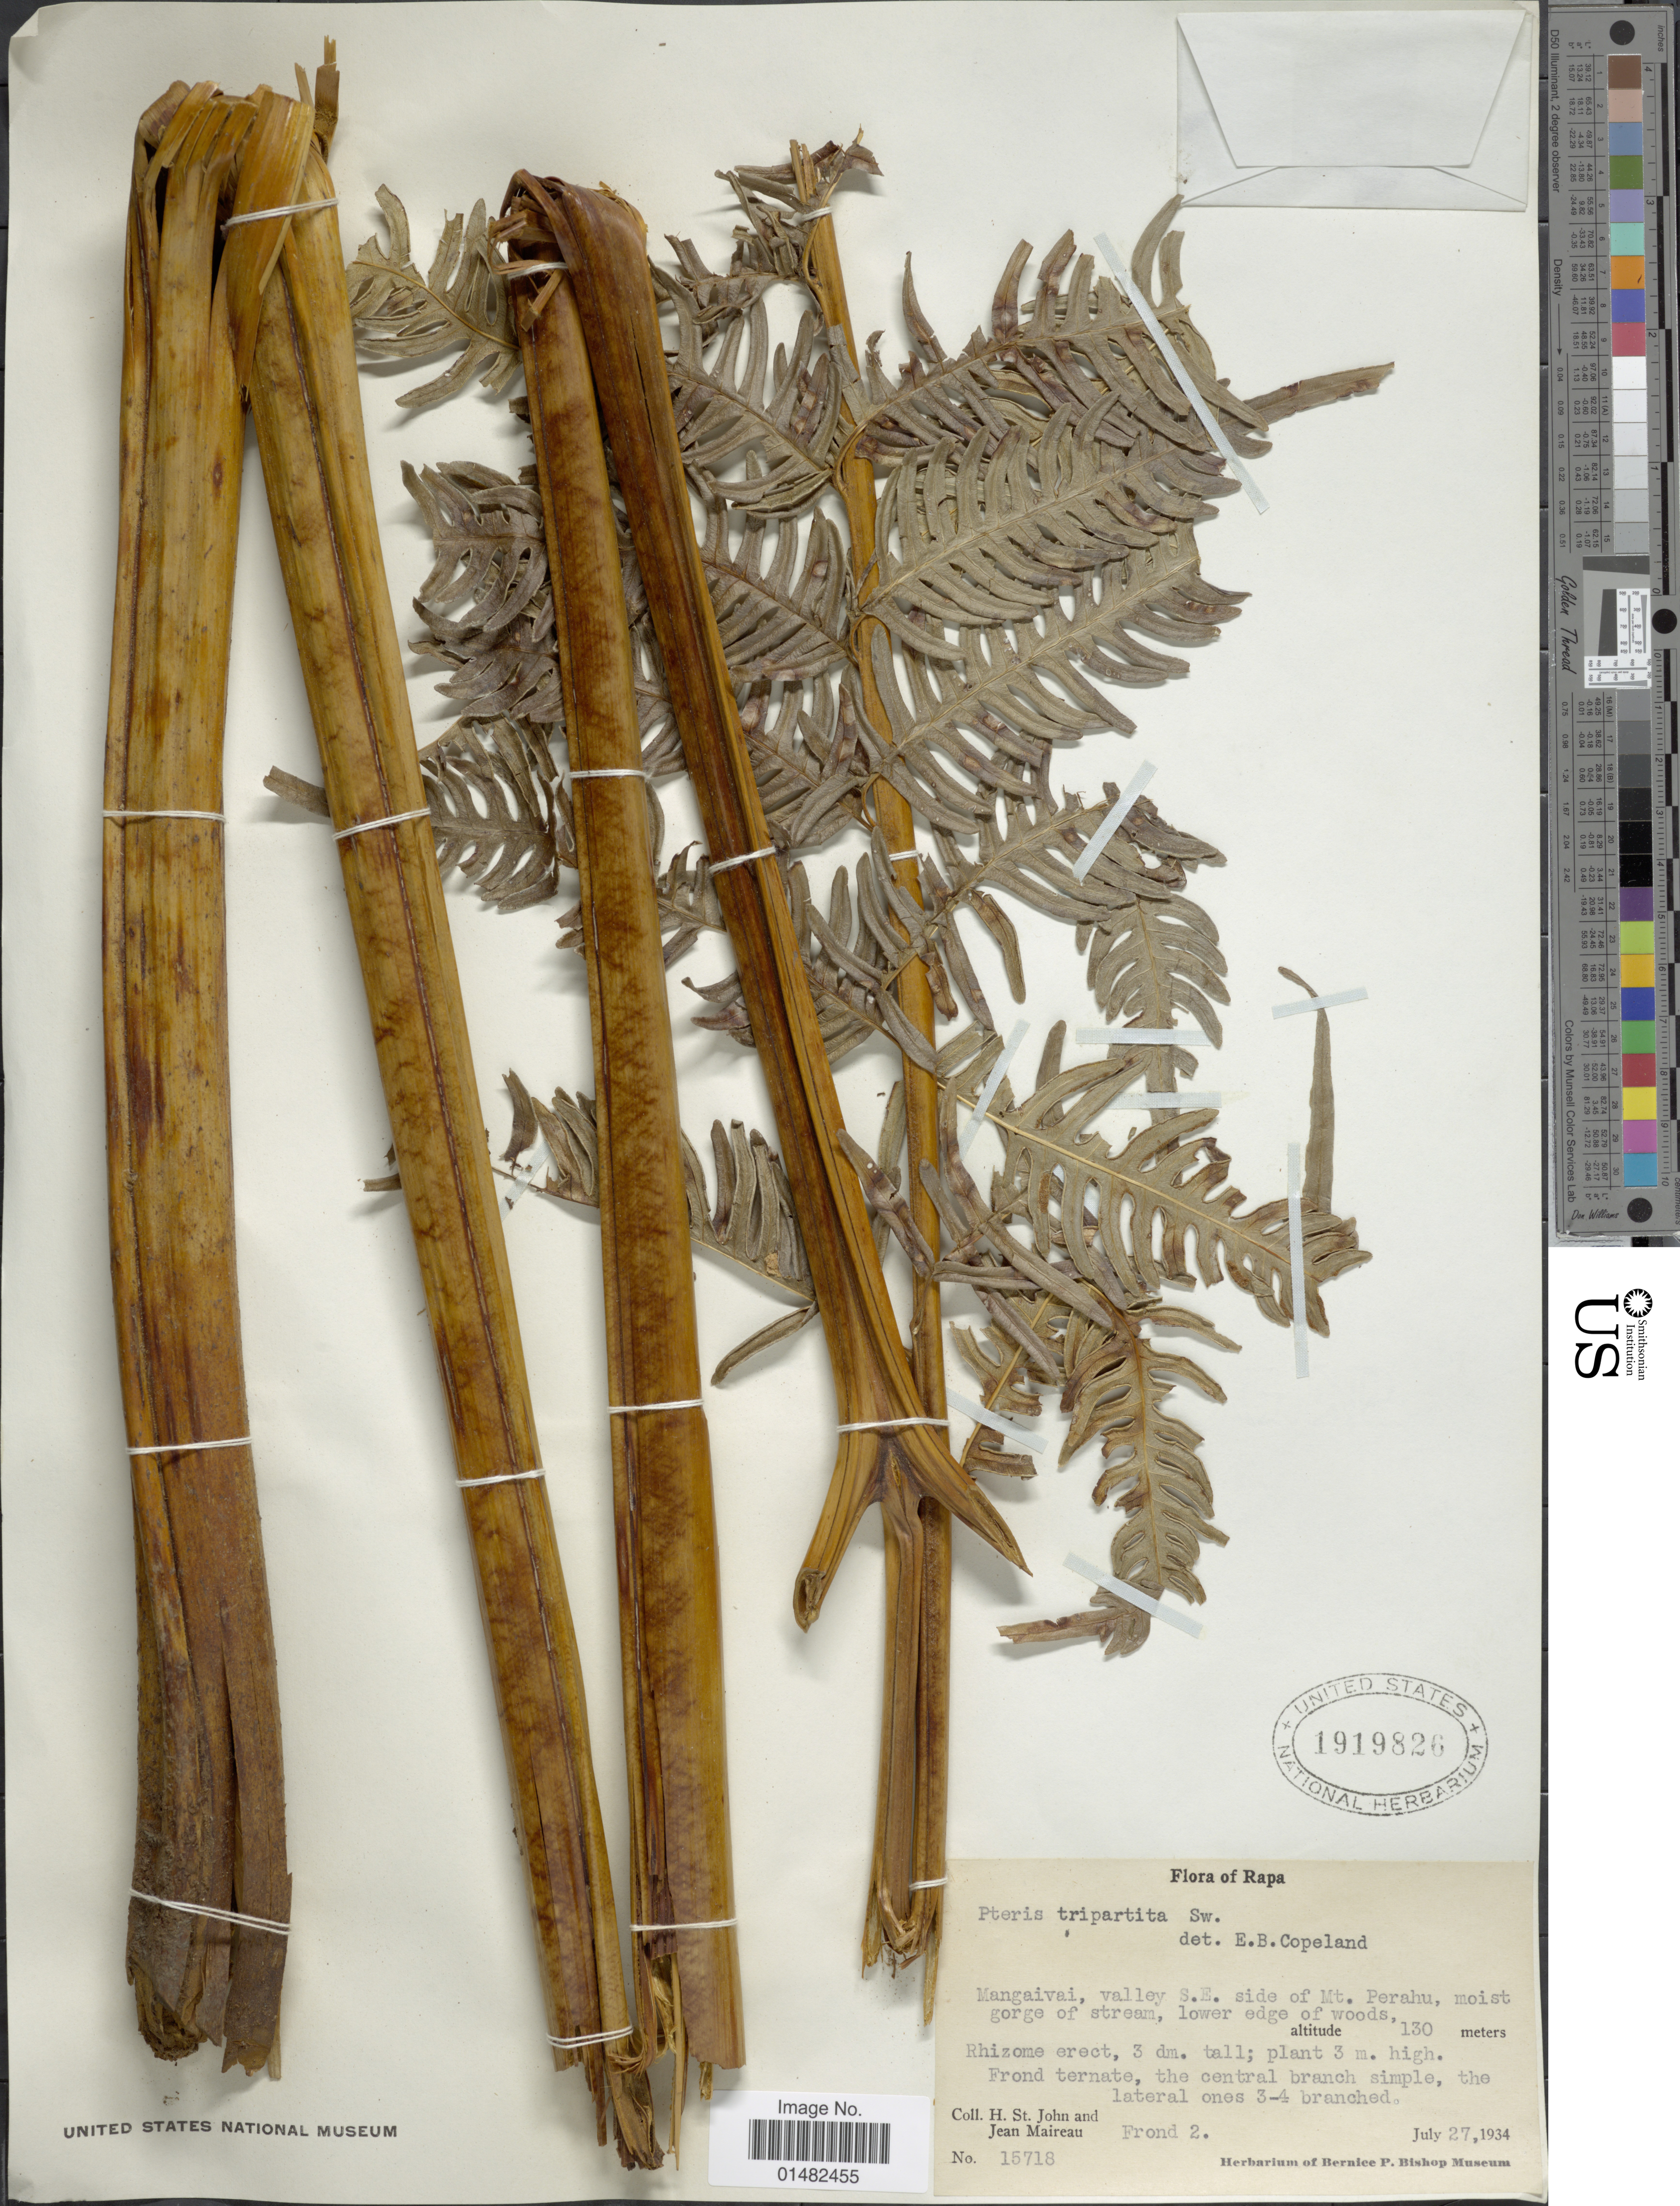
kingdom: Plantae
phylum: Tracheophyta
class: Polypodiopsida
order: Polypodiales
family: Pteridaceae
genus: Pteris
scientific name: Pteris tripartita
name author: Sw.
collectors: H. St. John & J. Maireau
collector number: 15718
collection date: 1934-07-27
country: French Polynesia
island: Rapa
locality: Rapa. Mangaivai, valley S.E. side of Mt. Perahu, moist gorge of stream, lower edge of woods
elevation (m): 130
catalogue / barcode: US 1919826